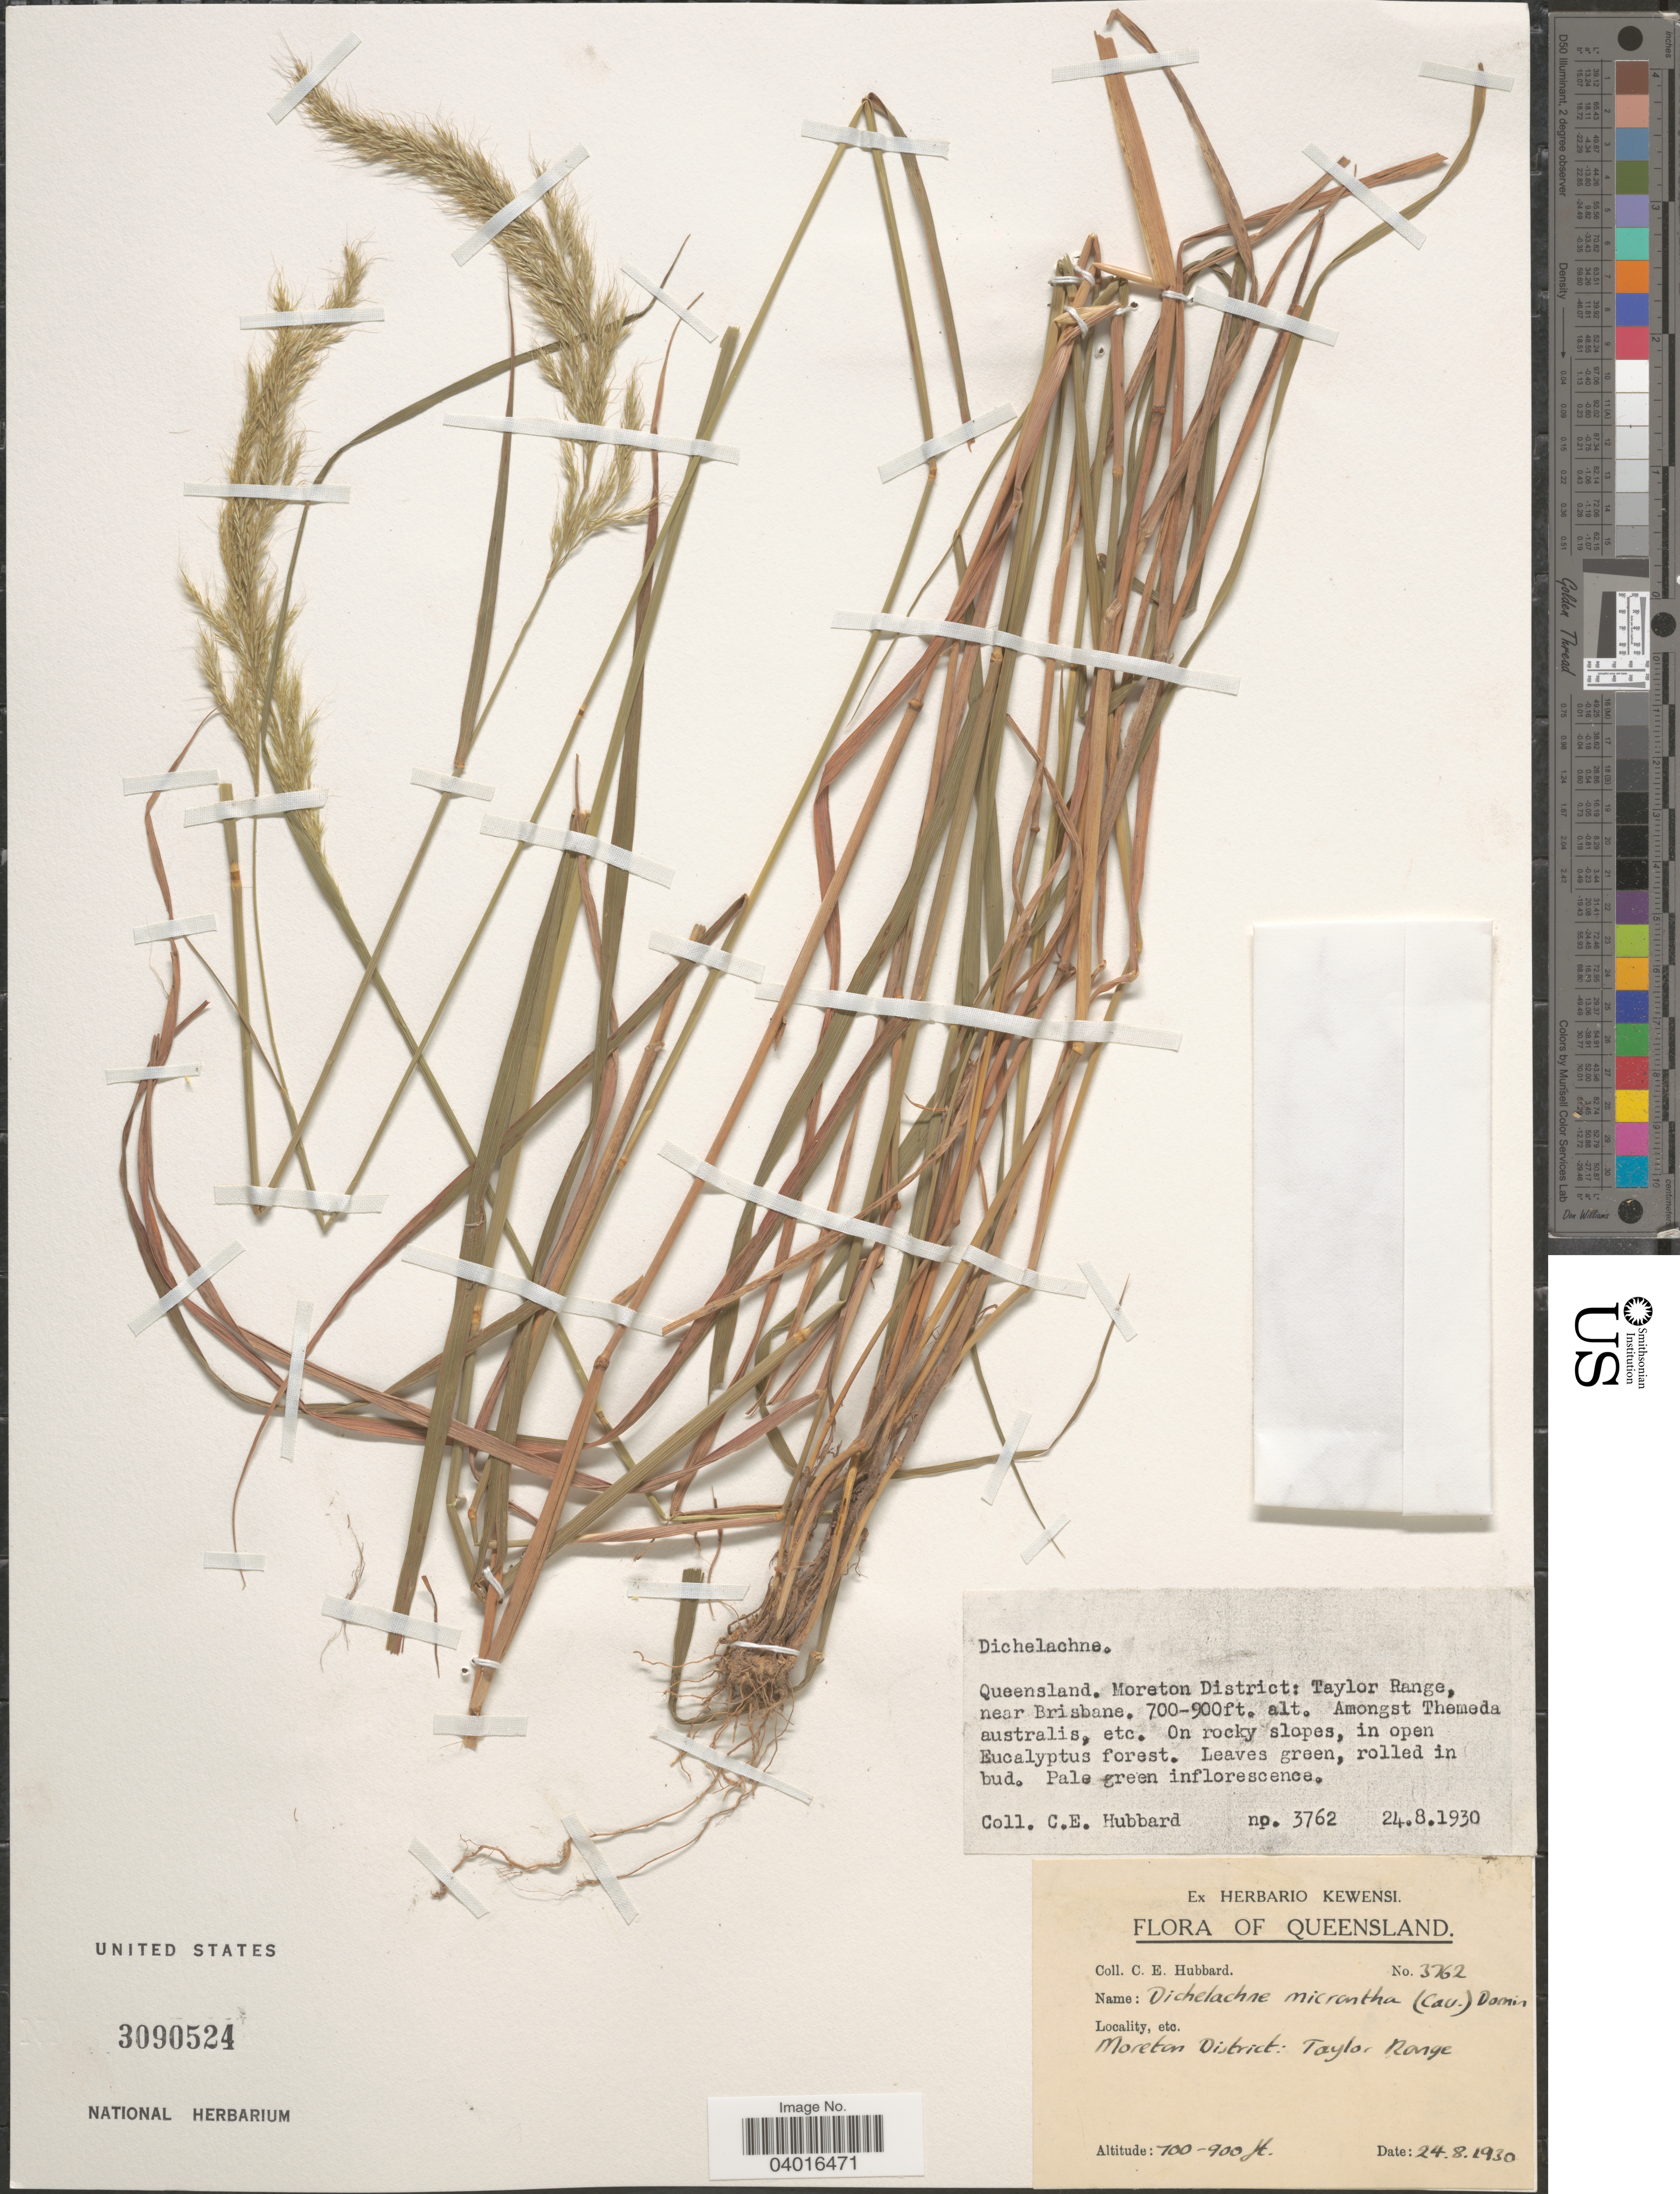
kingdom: Plantae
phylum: Tracheophyta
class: Liliopsida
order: Poales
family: Poaceae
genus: Dichelachne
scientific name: Dichelachne micrantha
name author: (Cav.) Domin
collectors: C. E. Hubbard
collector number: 3762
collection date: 1930-08-24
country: Australia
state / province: Queensland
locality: Moreton District: Taylor Range, near Brisbane.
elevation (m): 213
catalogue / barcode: US 3090524